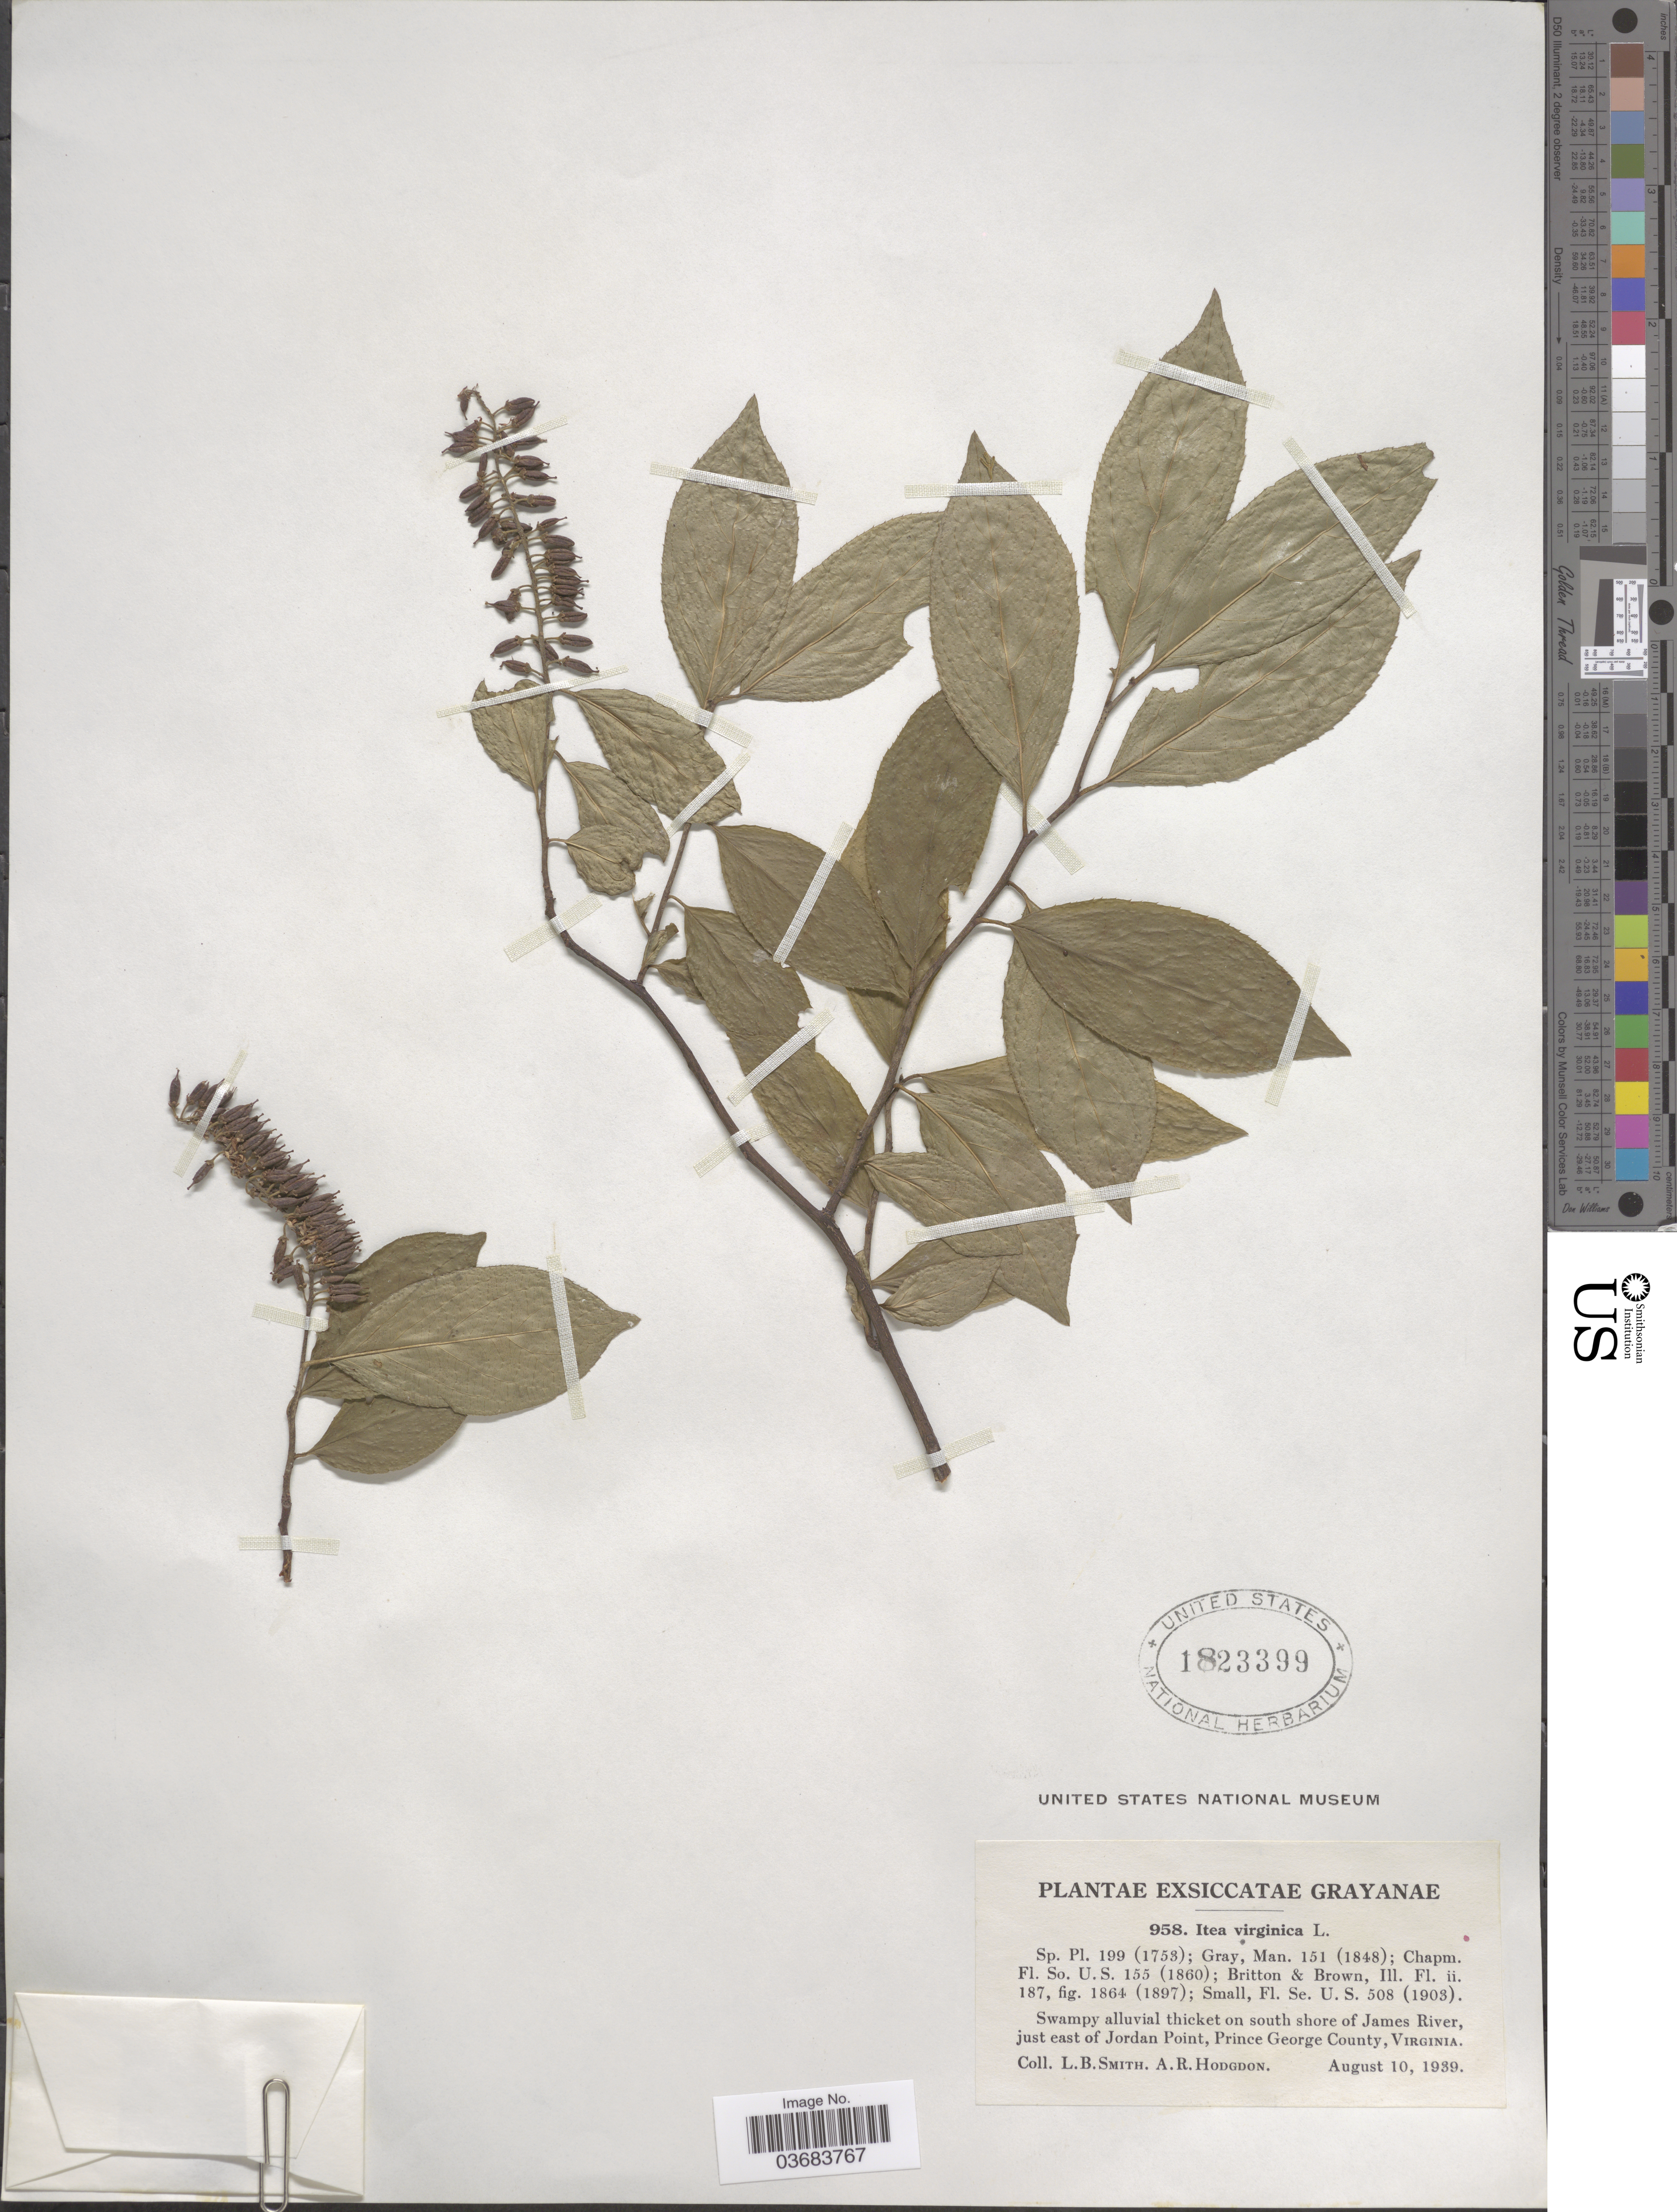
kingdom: Plantae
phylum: Tracheophyta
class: Magnoliopsida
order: Saxifragales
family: Iteaceae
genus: Itea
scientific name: Itea virginica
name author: L.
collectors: L. Smith & A. R. Hodgdon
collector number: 958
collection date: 1939-08-10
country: United States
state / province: Virginia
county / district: Prince George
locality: Swampy alluvial thicket on south shore of James River, just east of Jordan Point, Prince George County.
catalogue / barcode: US 1823399